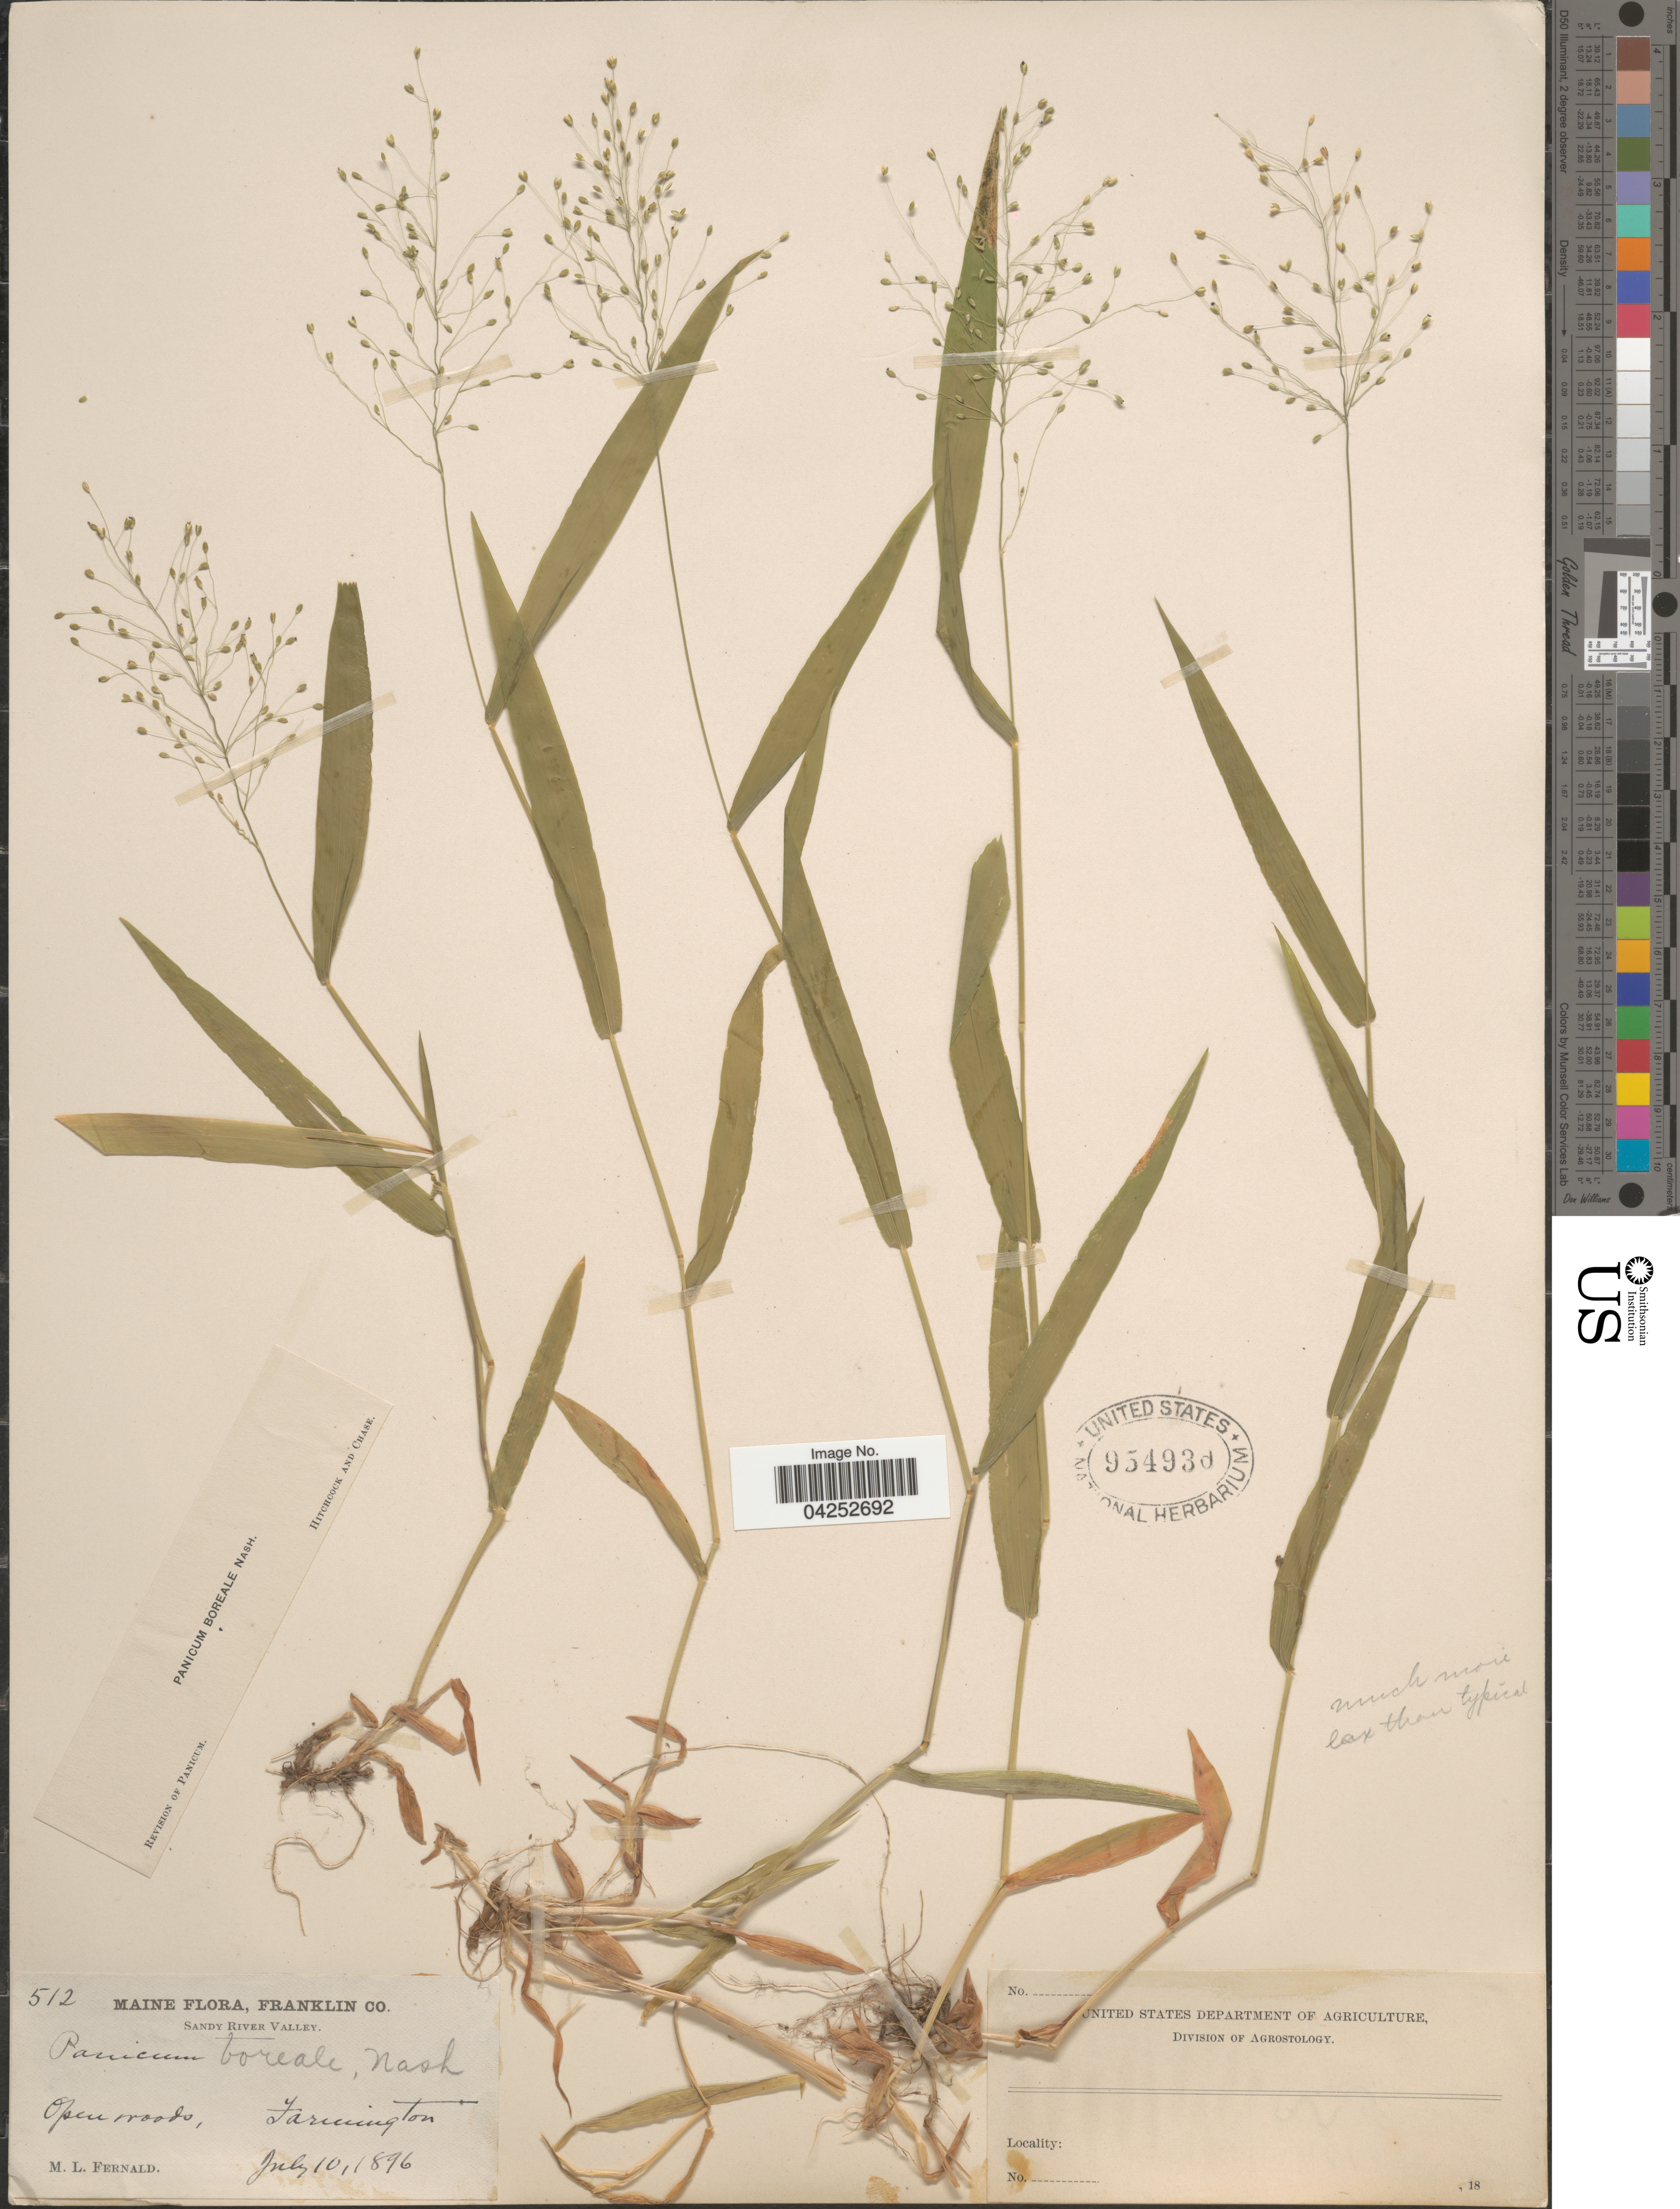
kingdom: Plantae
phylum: Tracheophyta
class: Liliopsida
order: Poales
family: Poaceae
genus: Dichanthelium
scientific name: Dichanthelium boreale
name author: (Nash) Freckmann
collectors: M. L. Fernald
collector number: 512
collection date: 1896-07-10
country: United States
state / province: Maine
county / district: Franklin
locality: Sandy River Valley. Open woods, Farmington.